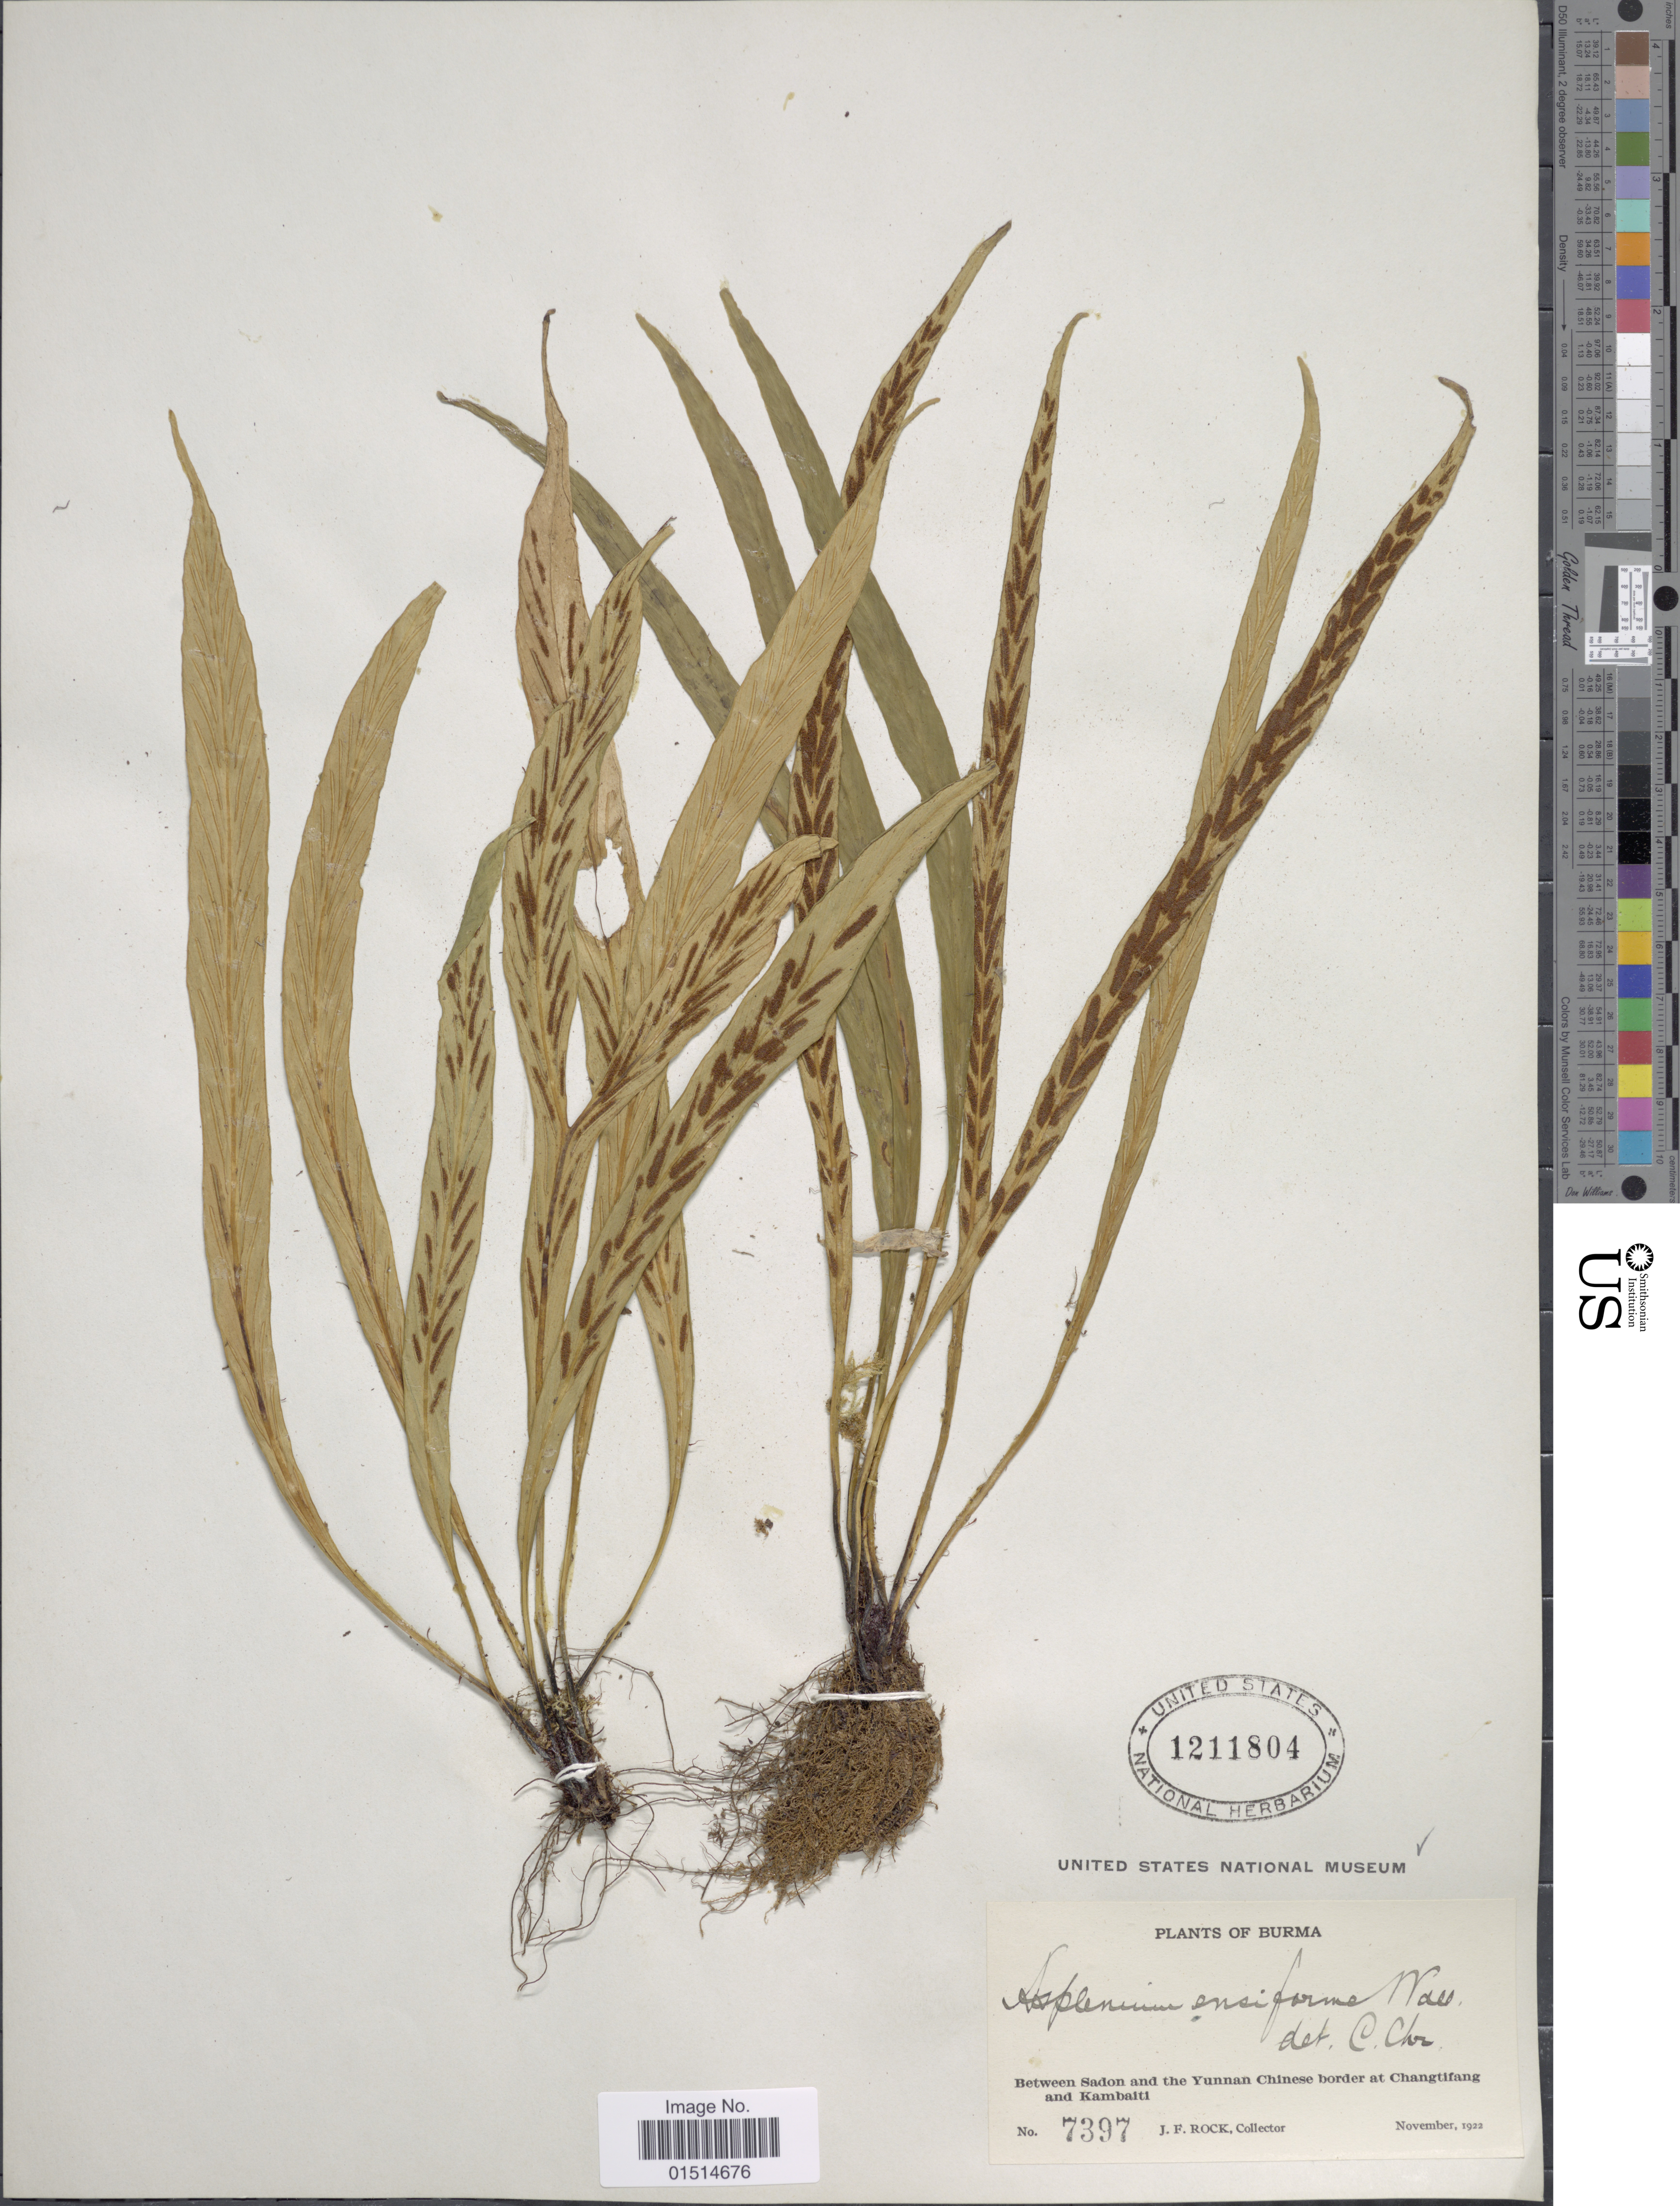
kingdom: Plantae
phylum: Tracheophyta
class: Polypodiopsida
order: Polypodiales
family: Aspleniaceae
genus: Asplenium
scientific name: Asplenium ensiforme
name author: Wall. ex Hook. & Grev.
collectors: J. Rock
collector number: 7397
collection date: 1922-11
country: Myanmar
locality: Burma, between Sadon and the Yunnan Chinese Border at Changtifang and Kambaiti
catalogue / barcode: US 1211804